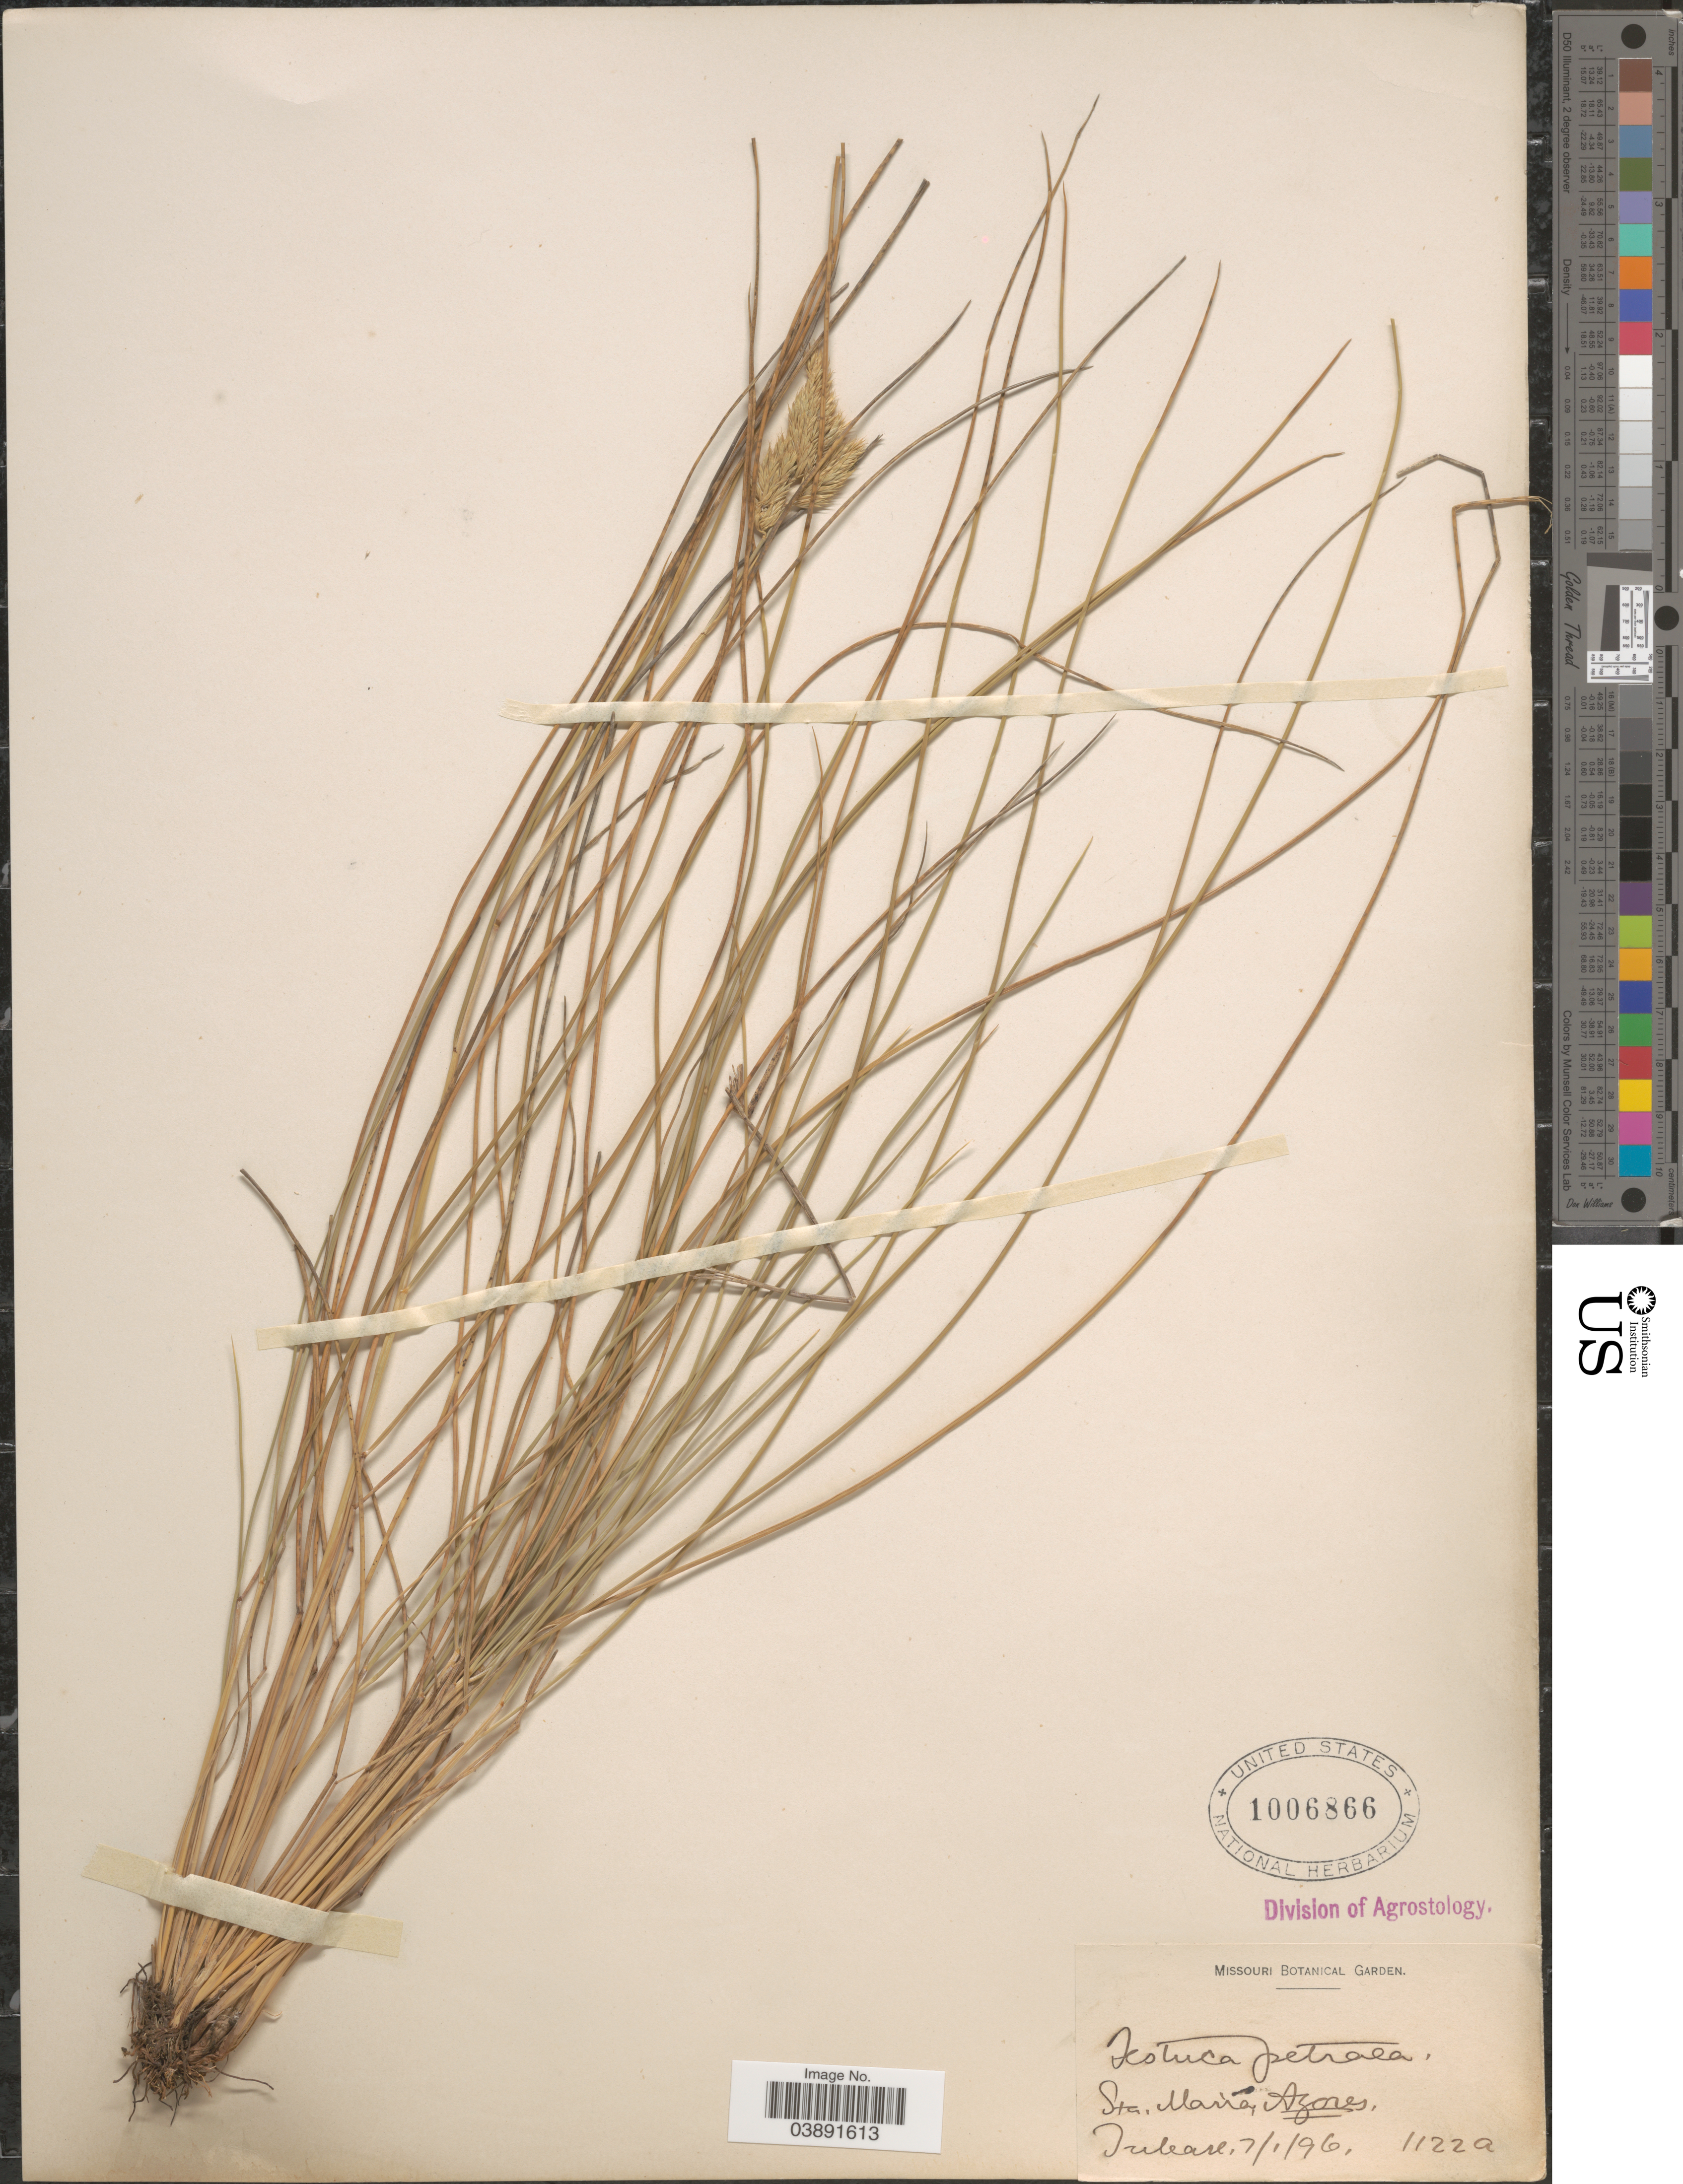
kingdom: Plantae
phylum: Tracheophyta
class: Liliopsida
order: Poales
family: Poaceae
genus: Festuca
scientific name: Festuca petraea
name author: Guthnick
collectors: Juleare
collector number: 1122a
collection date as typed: Transcribed d/m/y: 7/1/96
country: Portugal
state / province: Azores (Aut. Reg.)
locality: St. María.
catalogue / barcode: US 1006866